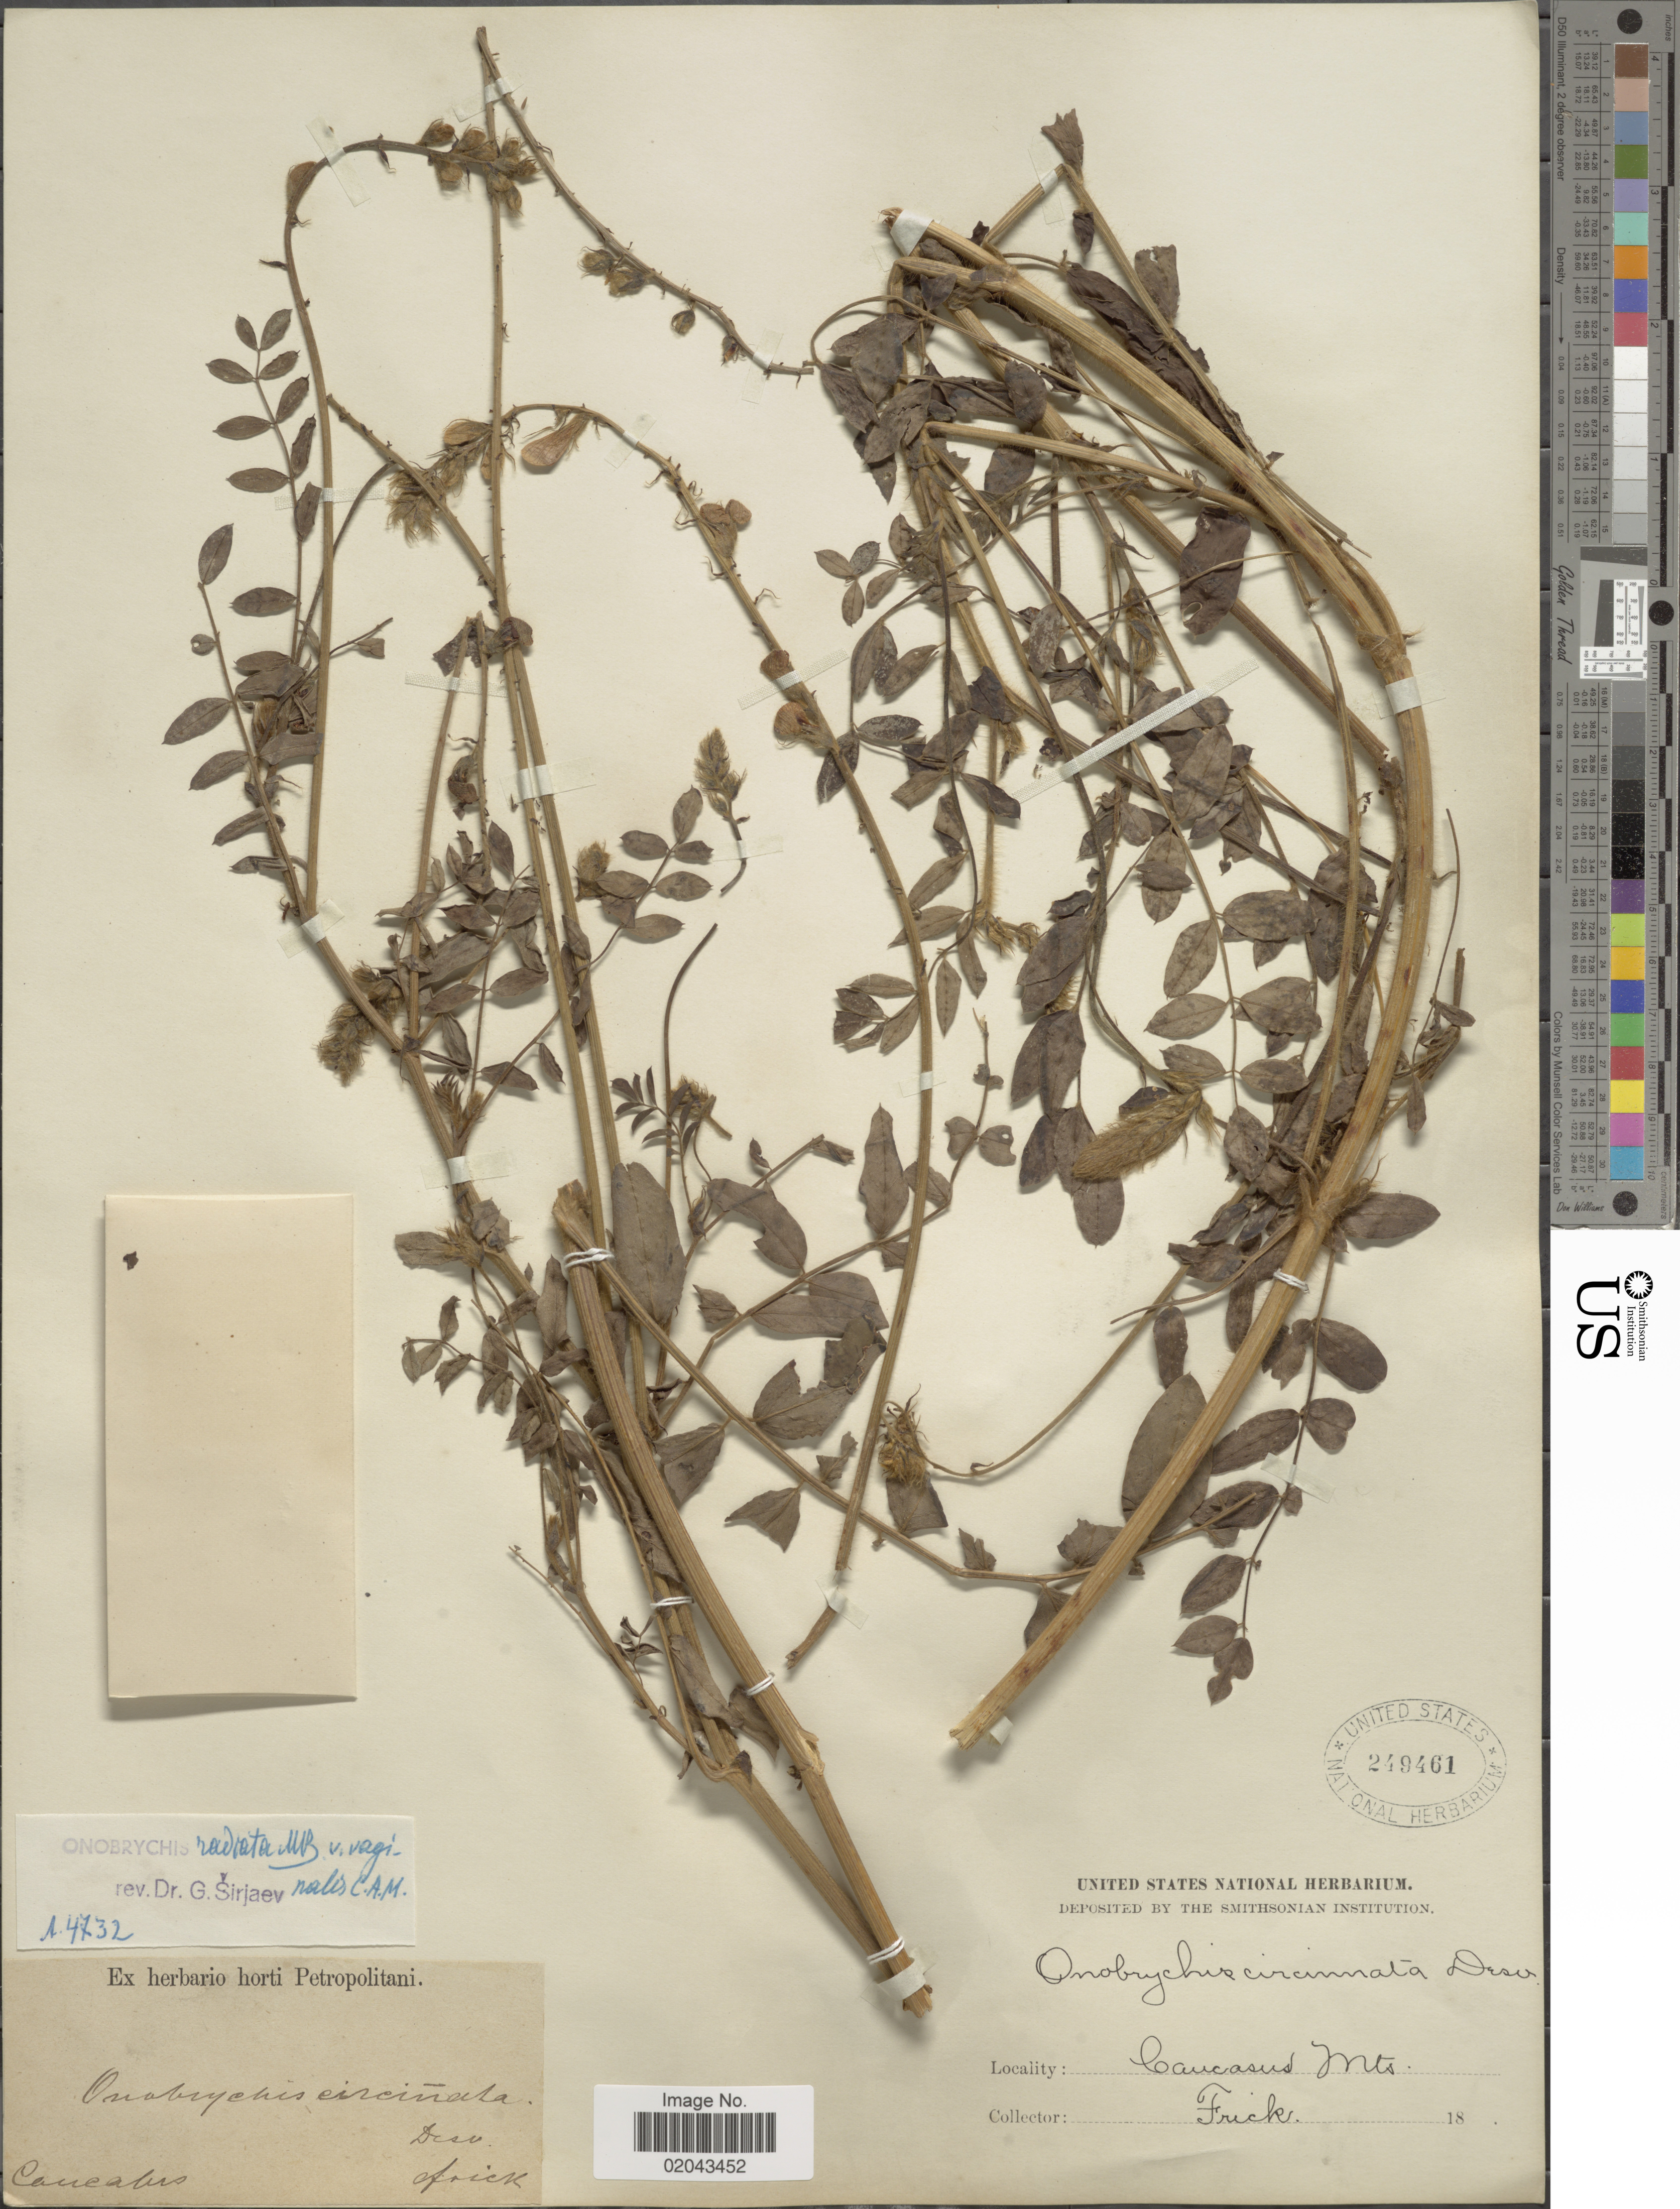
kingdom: Plantae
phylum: Tracheophyta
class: Magnoliopsida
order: Fabales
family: Fabaceae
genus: Onobrychis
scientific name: Onobrychis radiata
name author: (Desf.) M. Bieb.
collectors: Frick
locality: Caucasus Mts.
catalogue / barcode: US 249461